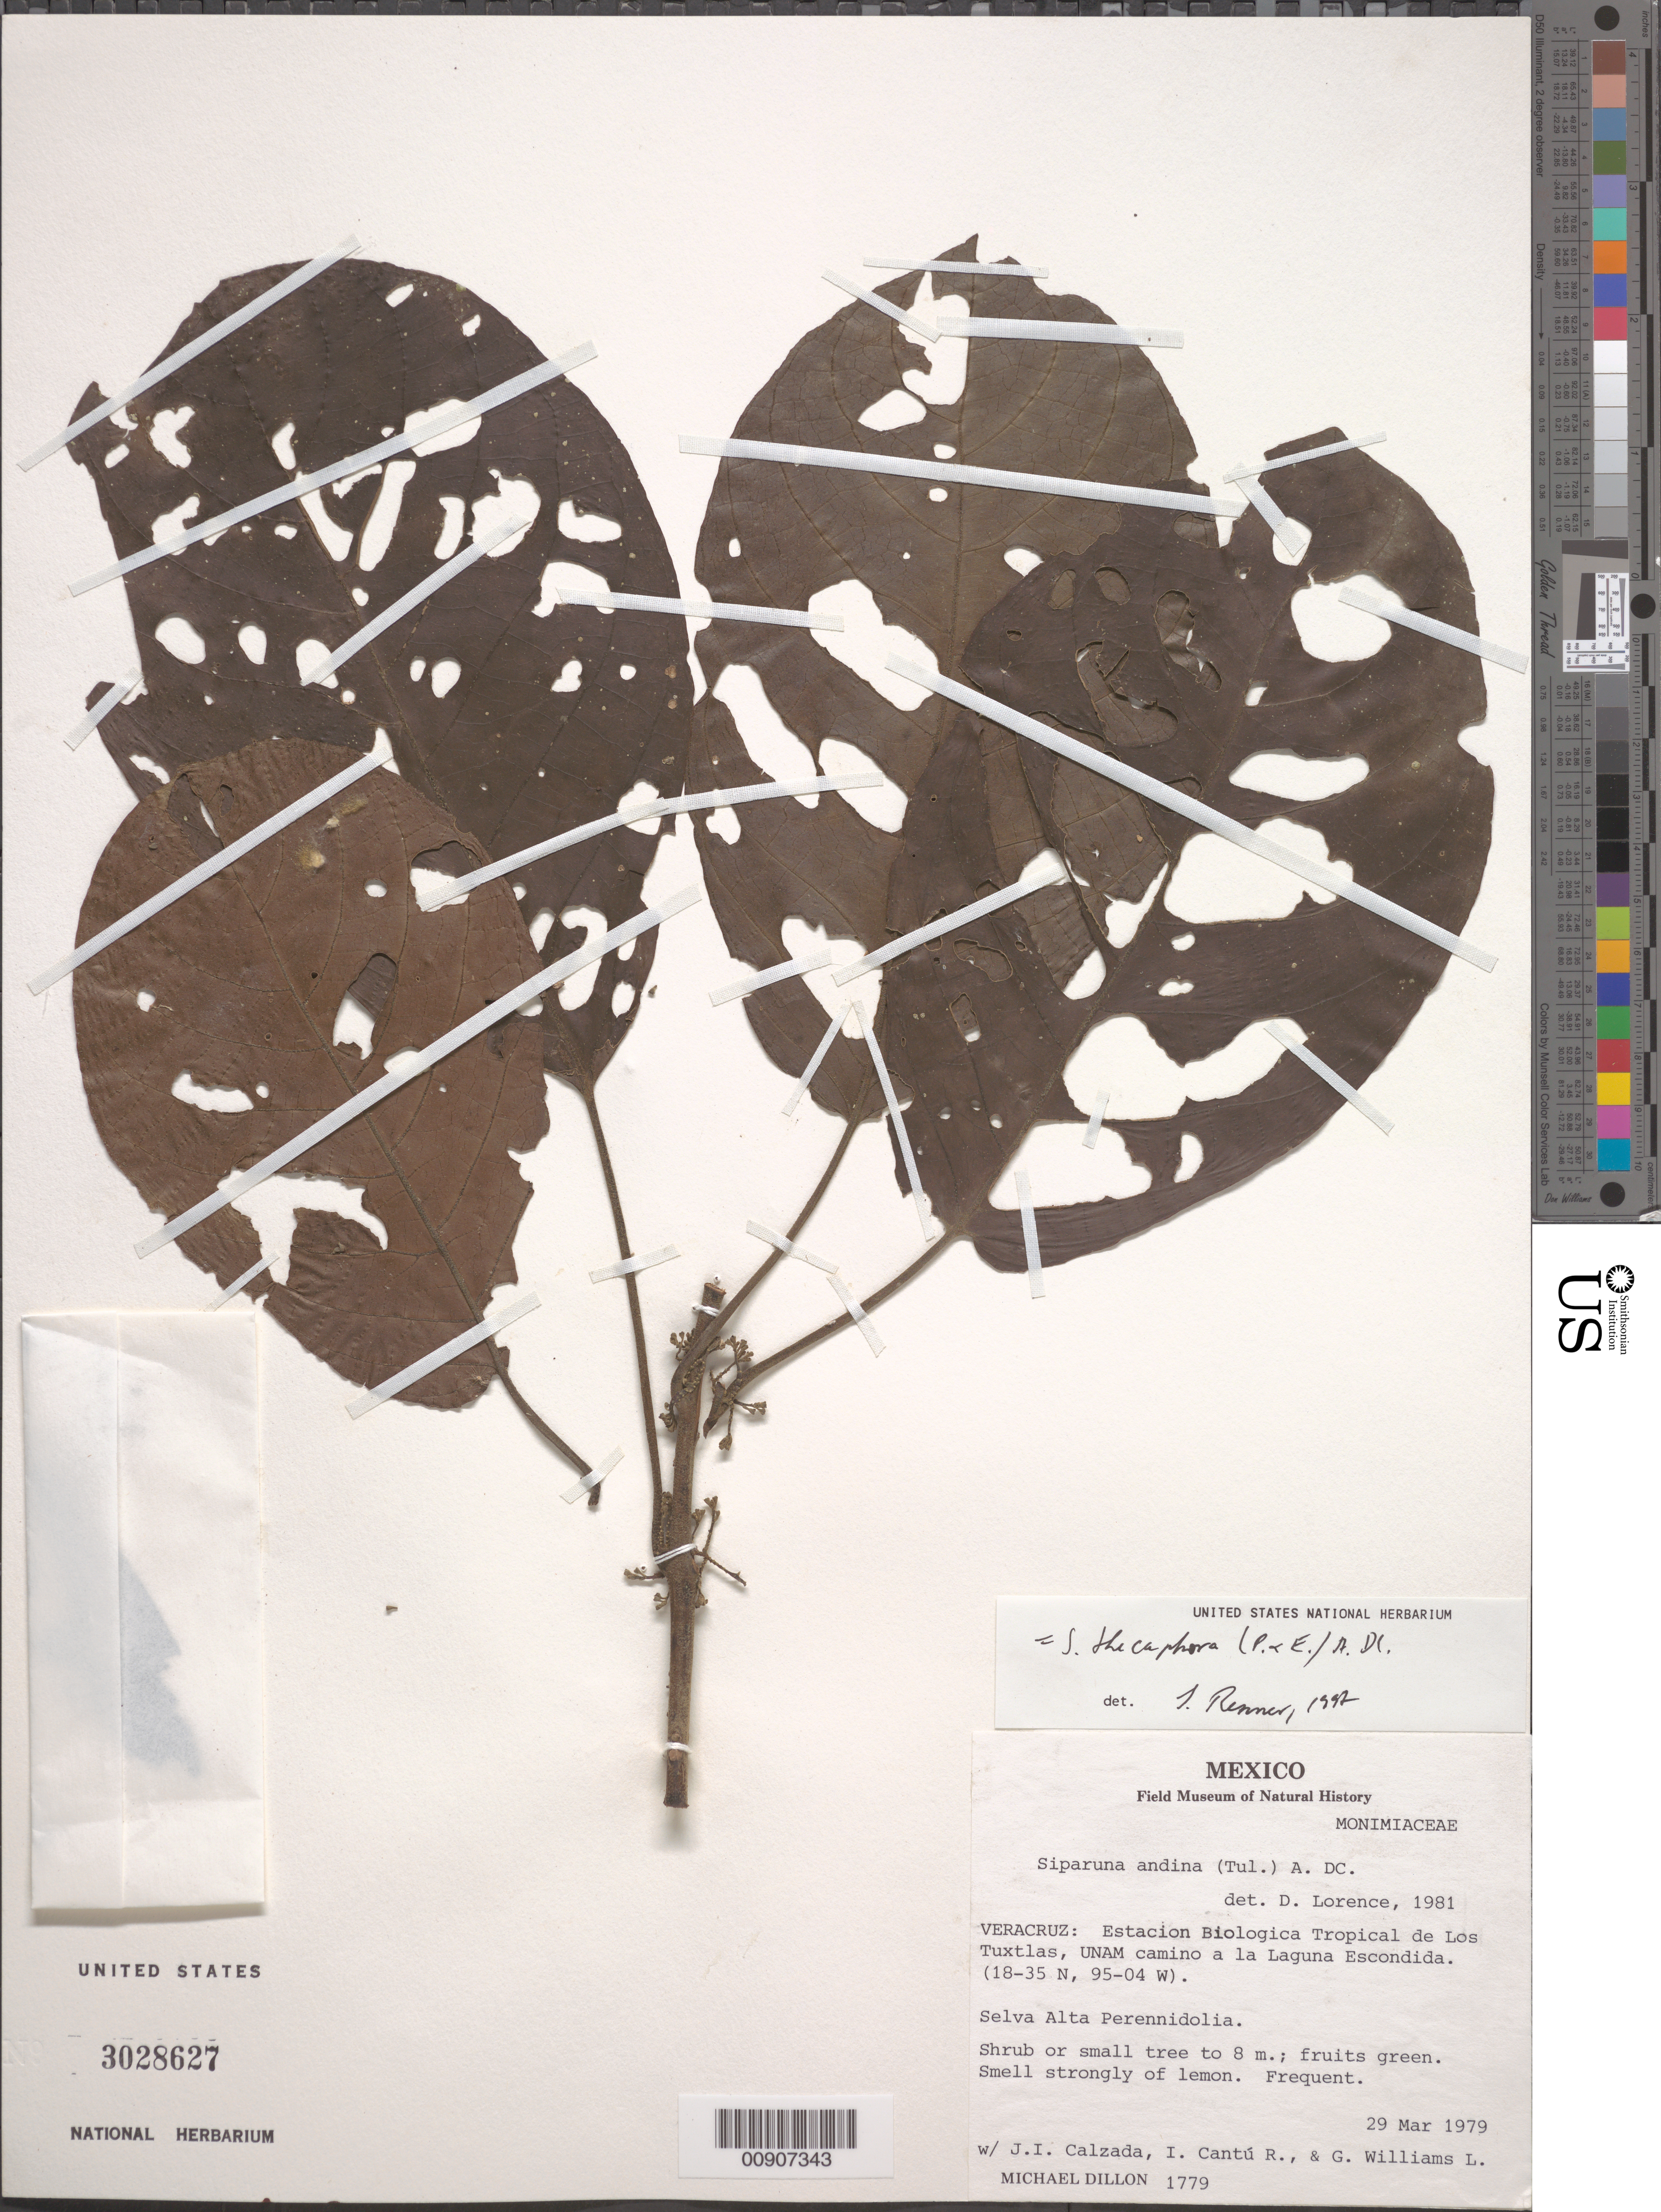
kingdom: Plantae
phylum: Tracheophyta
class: Magnoliopsida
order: Laurales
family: Siparunaceae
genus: Siparuna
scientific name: Siparuna thecaphora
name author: (Poepp. & Endl.) A. DC.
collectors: M. O. Dillon, J. I. Calzada, I. Cantu R. & L. G. Williams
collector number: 1779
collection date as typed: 29 Mar 1979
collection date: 1979-03-29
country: Mexico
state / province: Veracruz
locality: Veracruz: Estación Biológica Tropical de Los Tuxtlas, UNAM camino a la Laguna Escondida.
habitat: Selva alta perennifolia.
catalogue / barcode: US 3028627